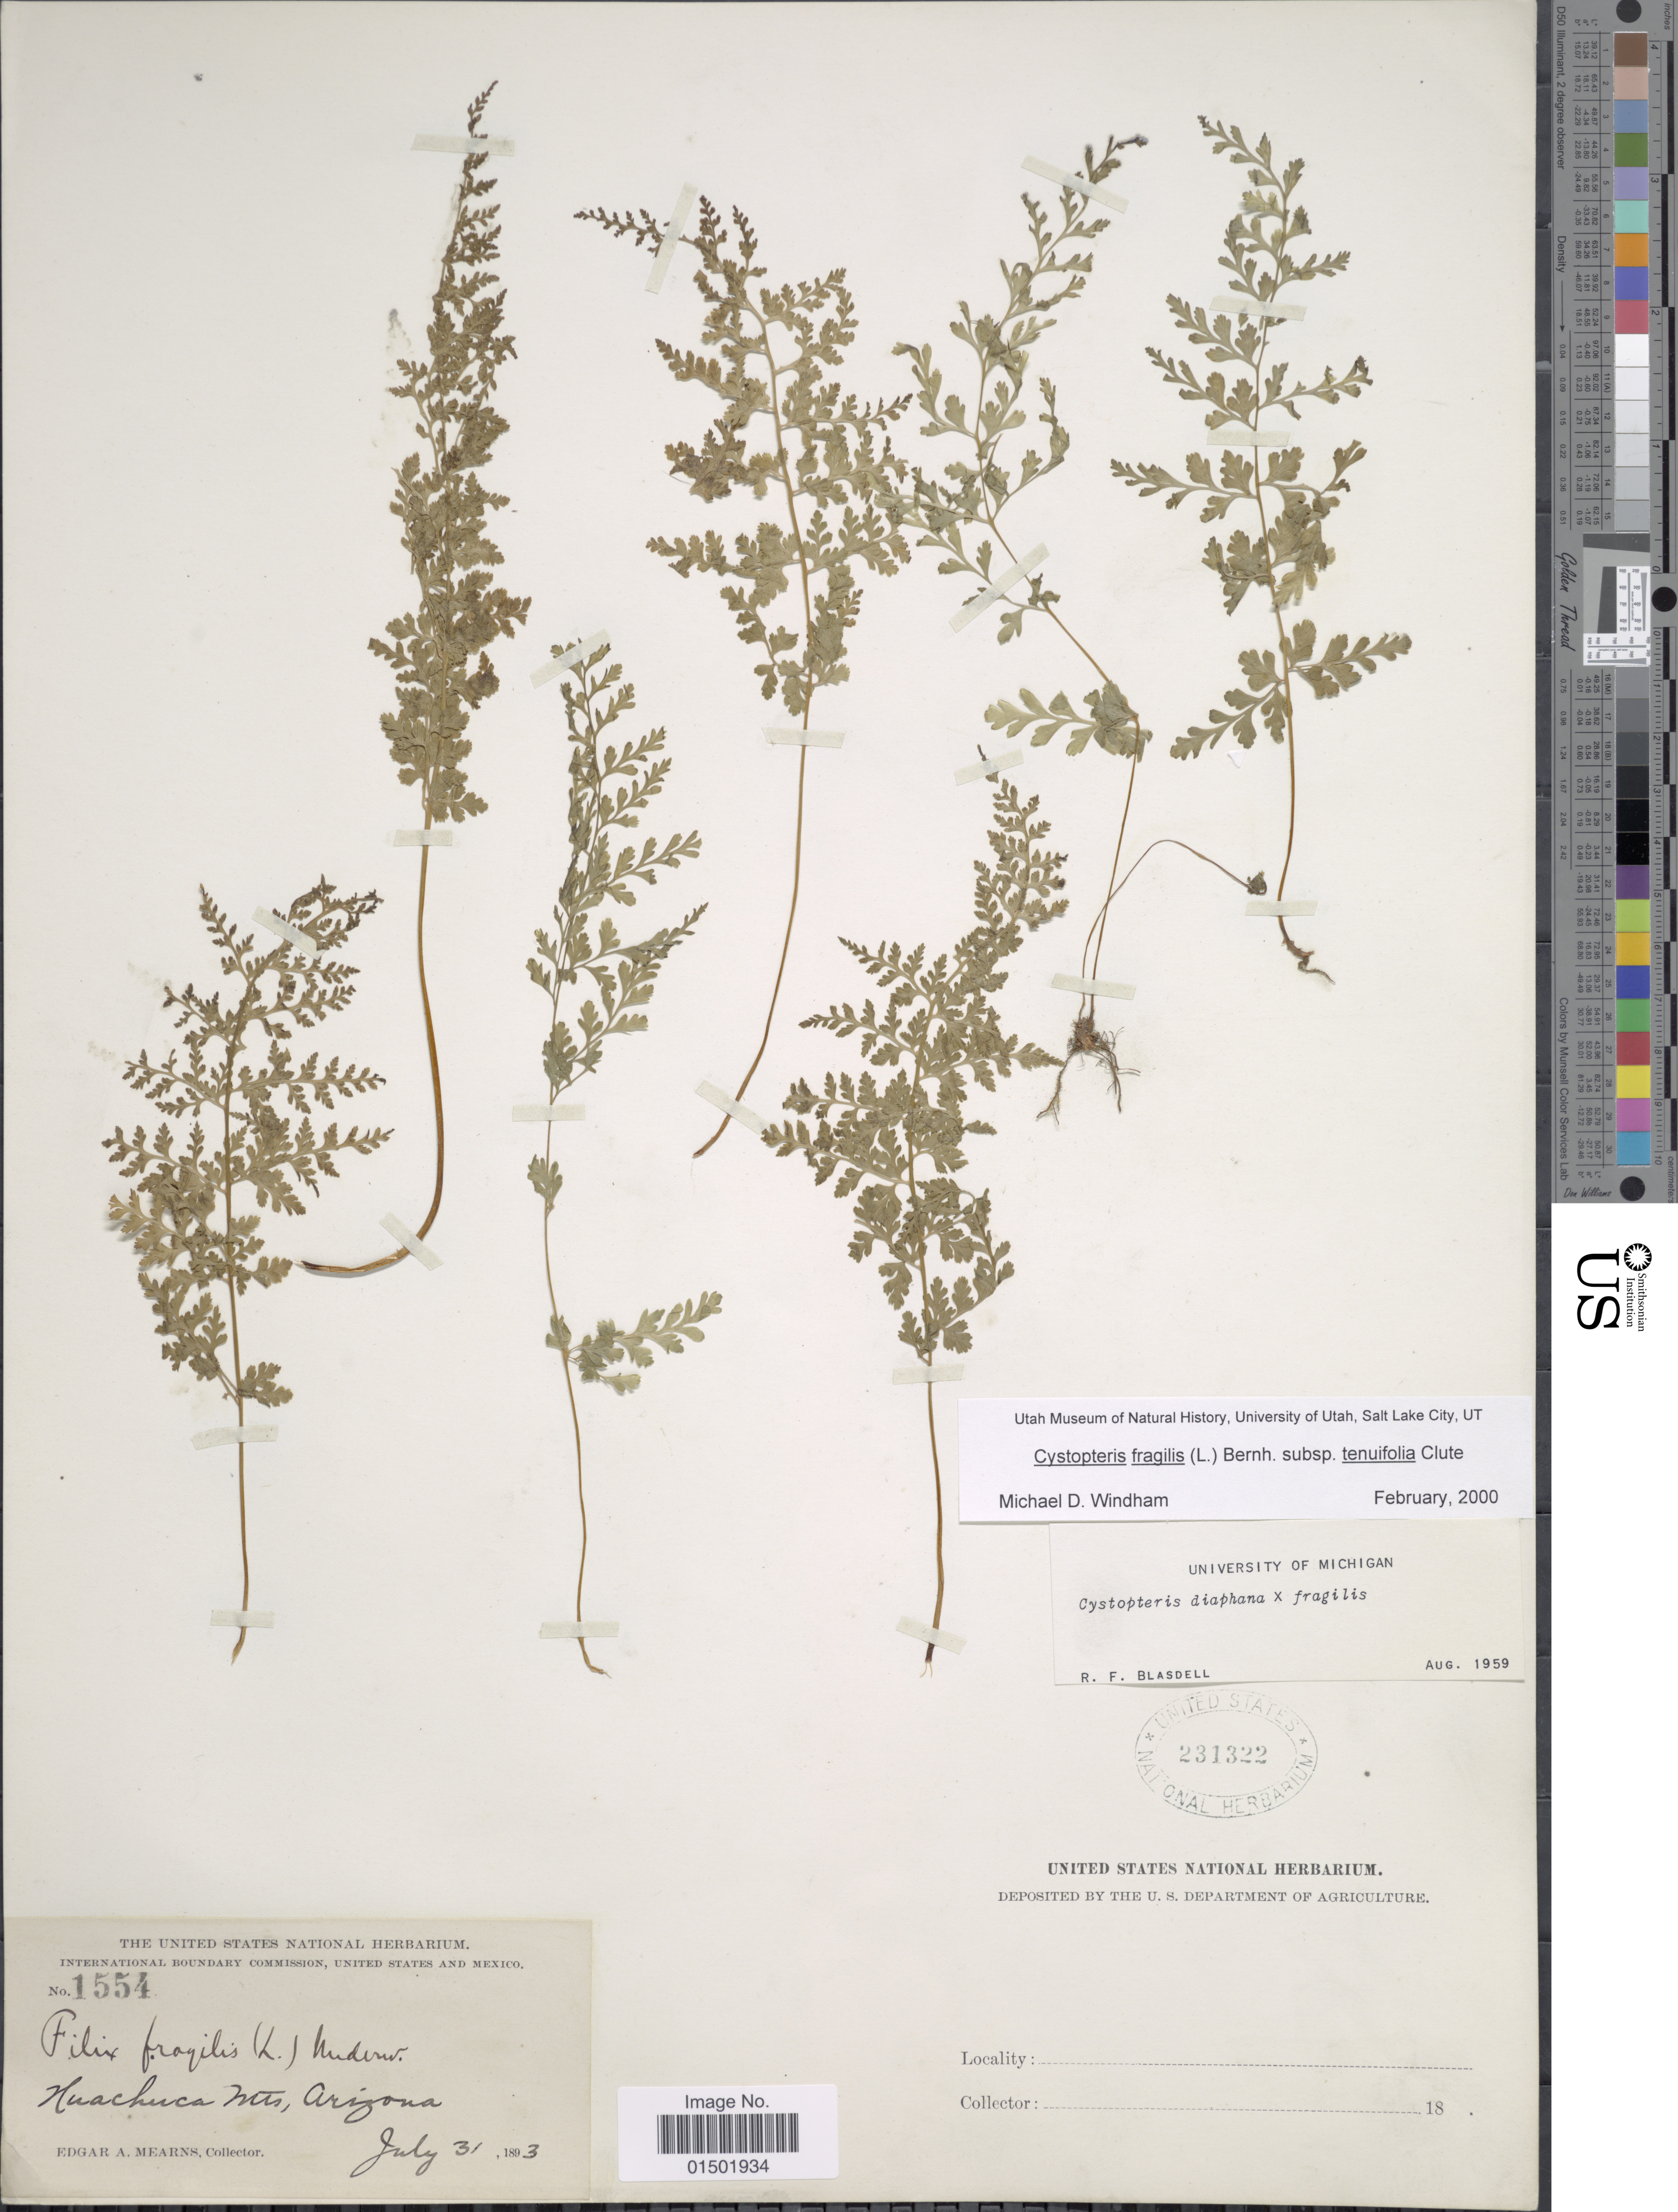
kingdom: Plantae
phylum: Tracheophyta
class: Polypodiopsida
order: Polypodiales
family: Cystopteridaceae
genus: Cystopteris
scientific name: Cystopteris fragilis var. tenuifolia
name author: (Clute) M. Broun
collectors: E. A. Mearns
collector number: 1554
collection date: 1893-07-31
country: United States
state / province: Arizona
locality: Huachuca Mts.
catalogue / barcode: US 231322